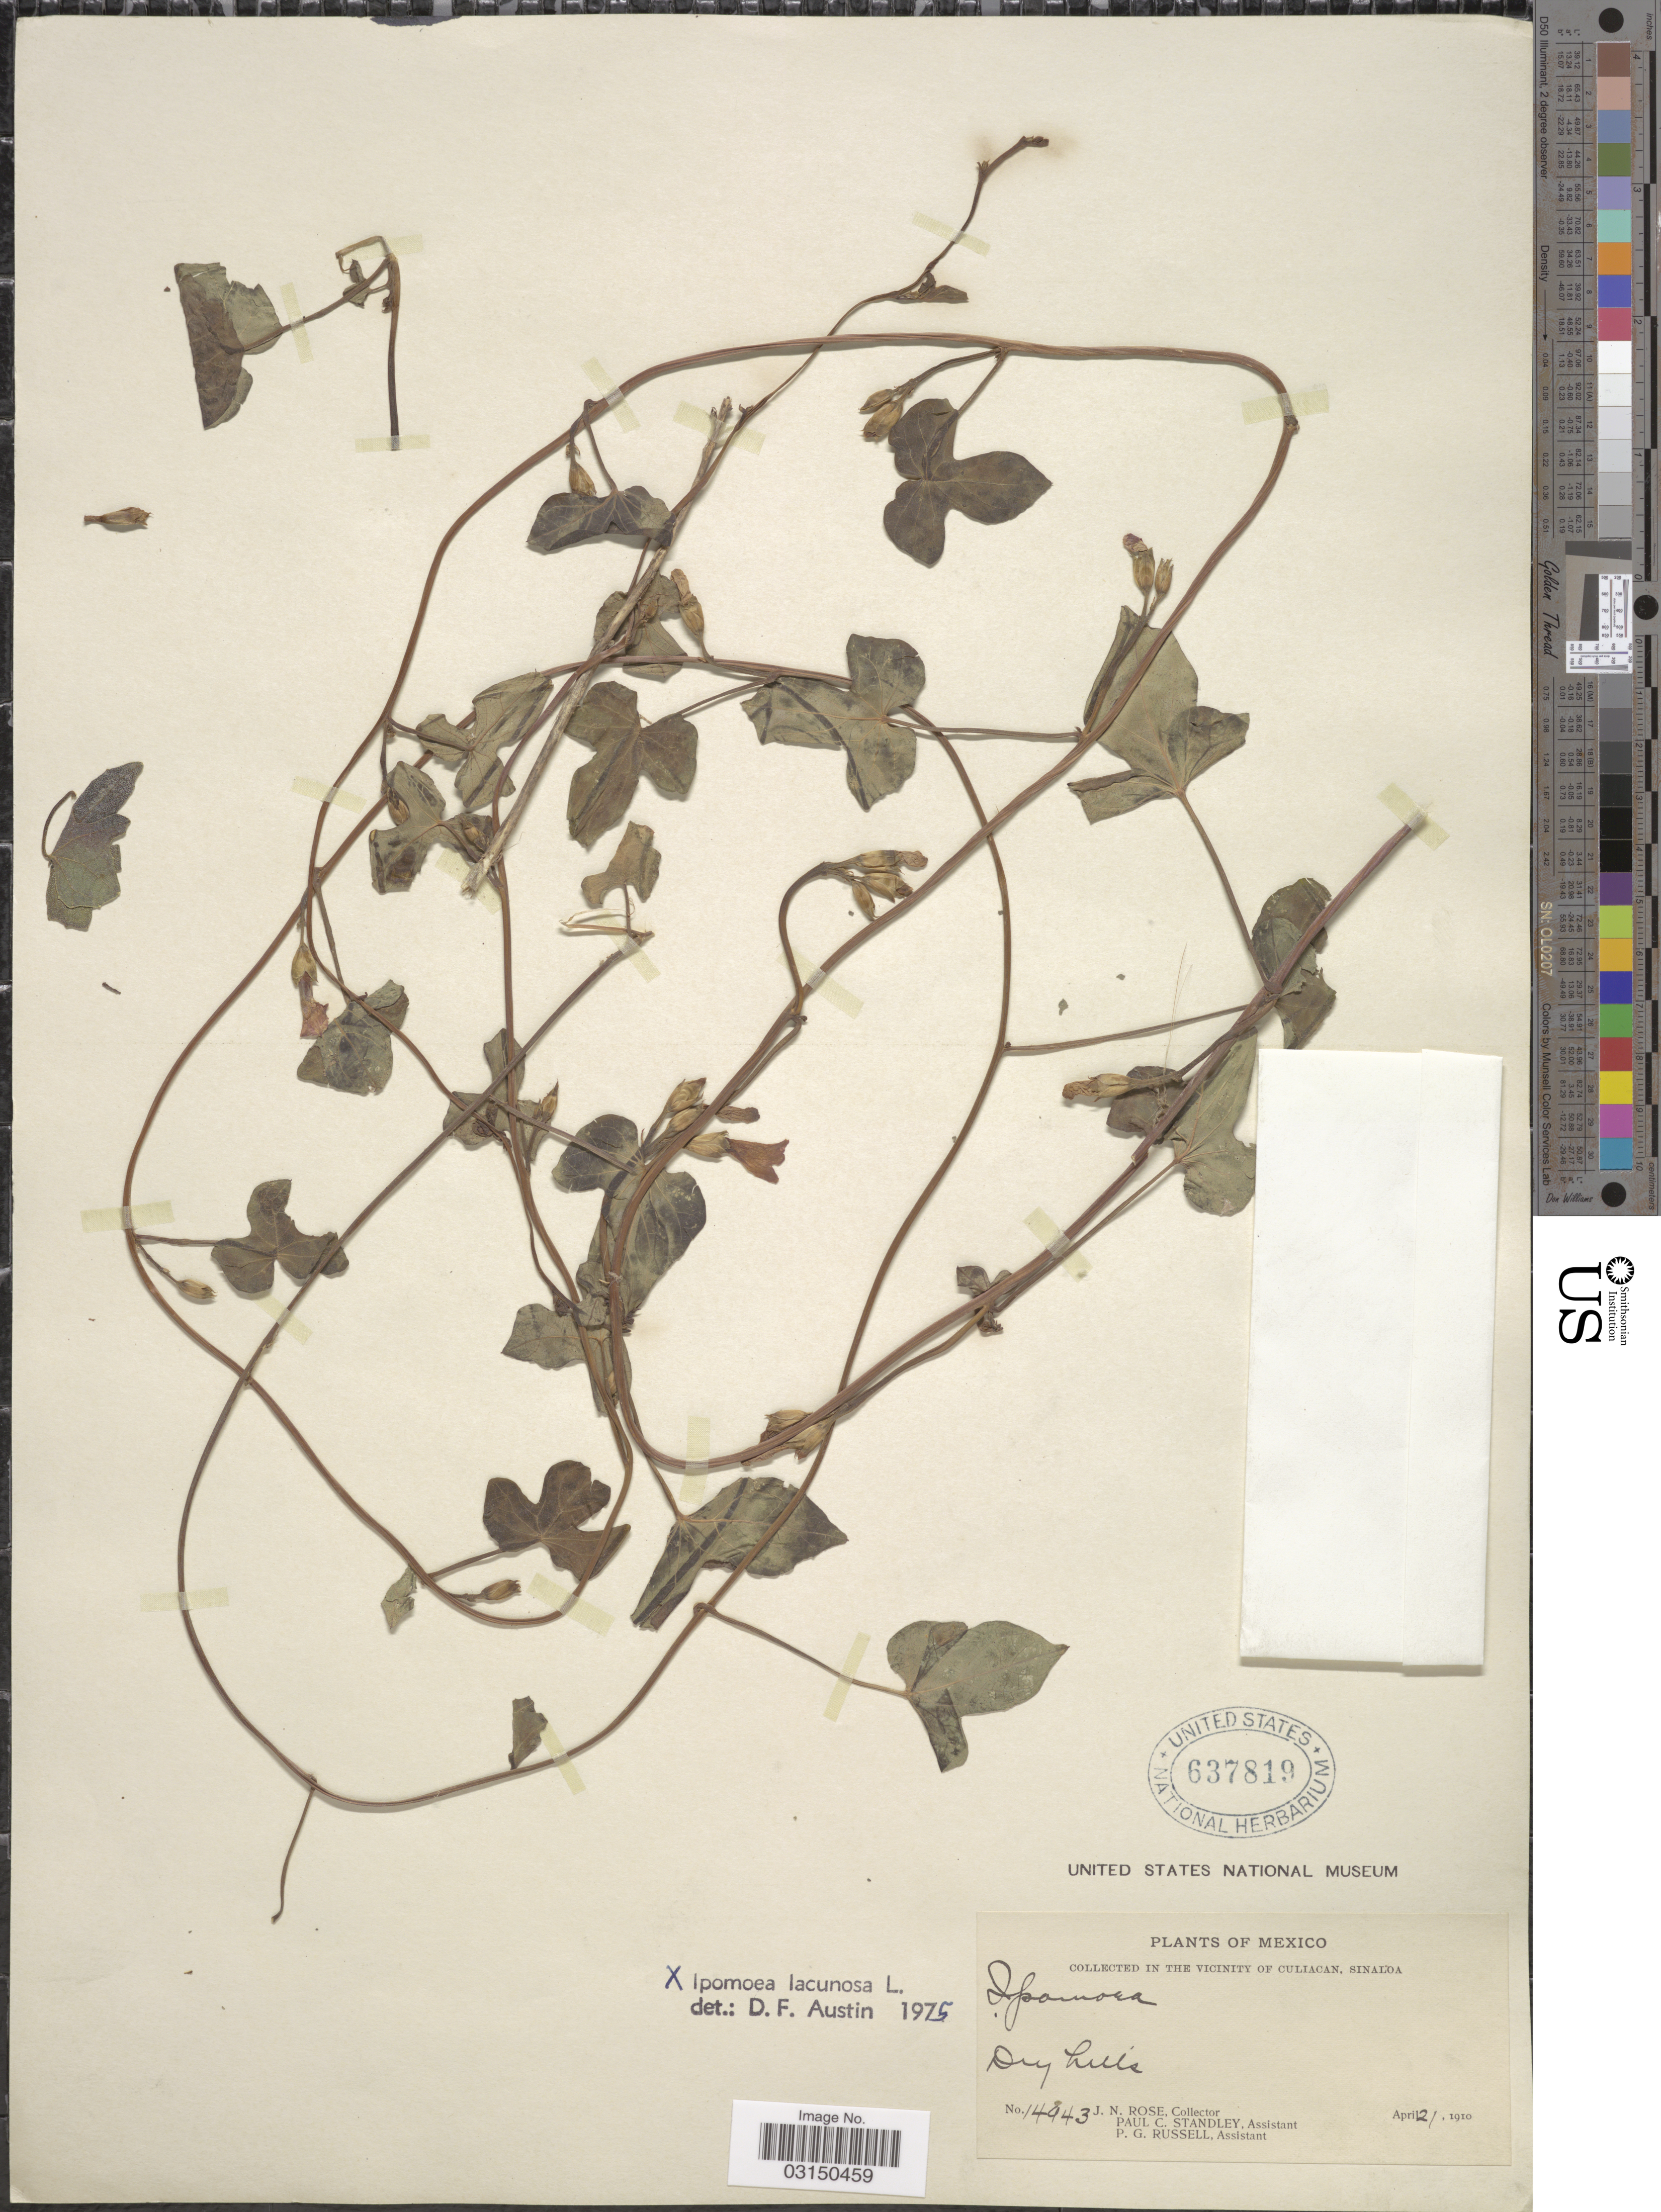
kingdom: Plantae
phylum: Tracheophyta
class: Magnoliopsida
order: Solanales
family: Convolvulaceae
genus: Ipomoea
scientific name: Ipomoea lacunosa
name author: L.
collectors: J. N. Rose, P. C. Standley & P. G. Russell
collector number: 14943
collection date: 1910-04-21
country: Mexico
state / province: Sinaloa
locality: Collected in the Vicinity of Culiacan, Sinaloa. Dry hills.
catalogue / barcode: US 637819